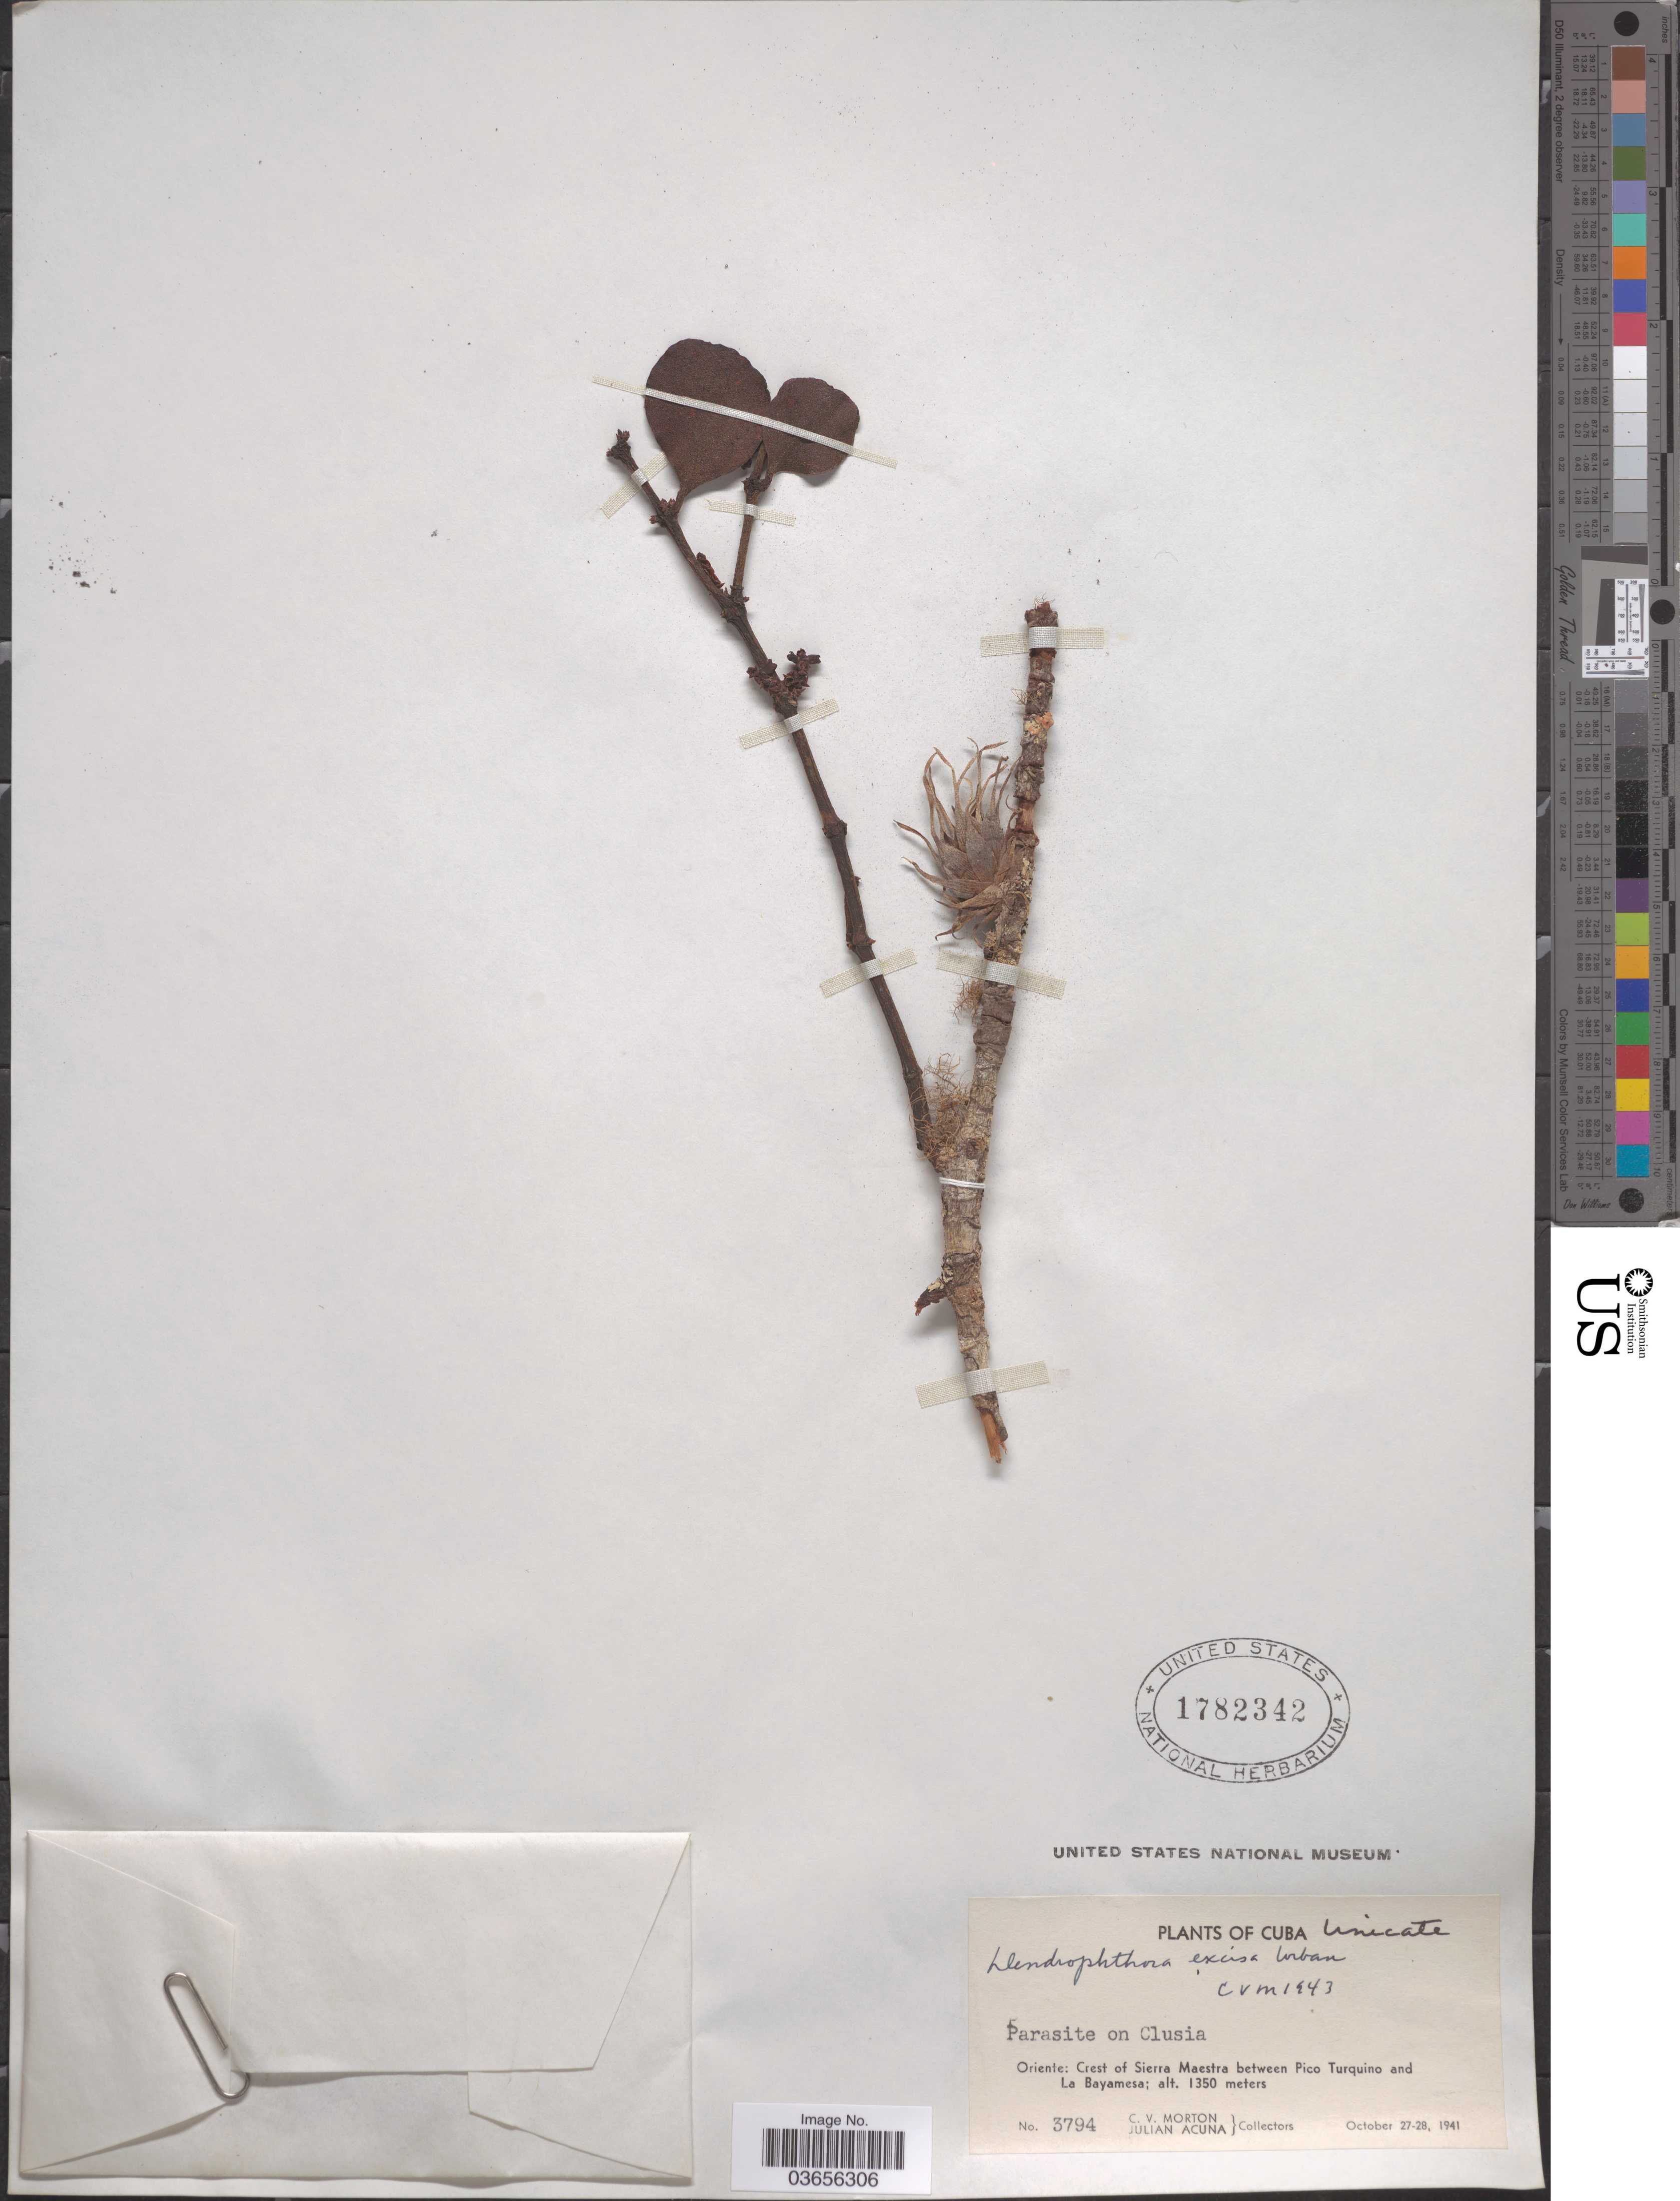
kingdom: Plantae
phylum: Tracheophyta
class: Magnoliopsida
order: Santalales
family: Viscaceae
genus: Dendrophthora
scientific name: Dendrophthora excisa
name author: Urb.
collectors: C. V. Morton & R. Acuña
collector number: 3794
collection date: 1941-10-27/1941-10-28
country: Cuba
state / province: Oriente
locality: Crest of Sierra Maestra between Pico Turquino and La Bayamesa.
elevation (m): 1350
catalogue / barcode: US 1782342